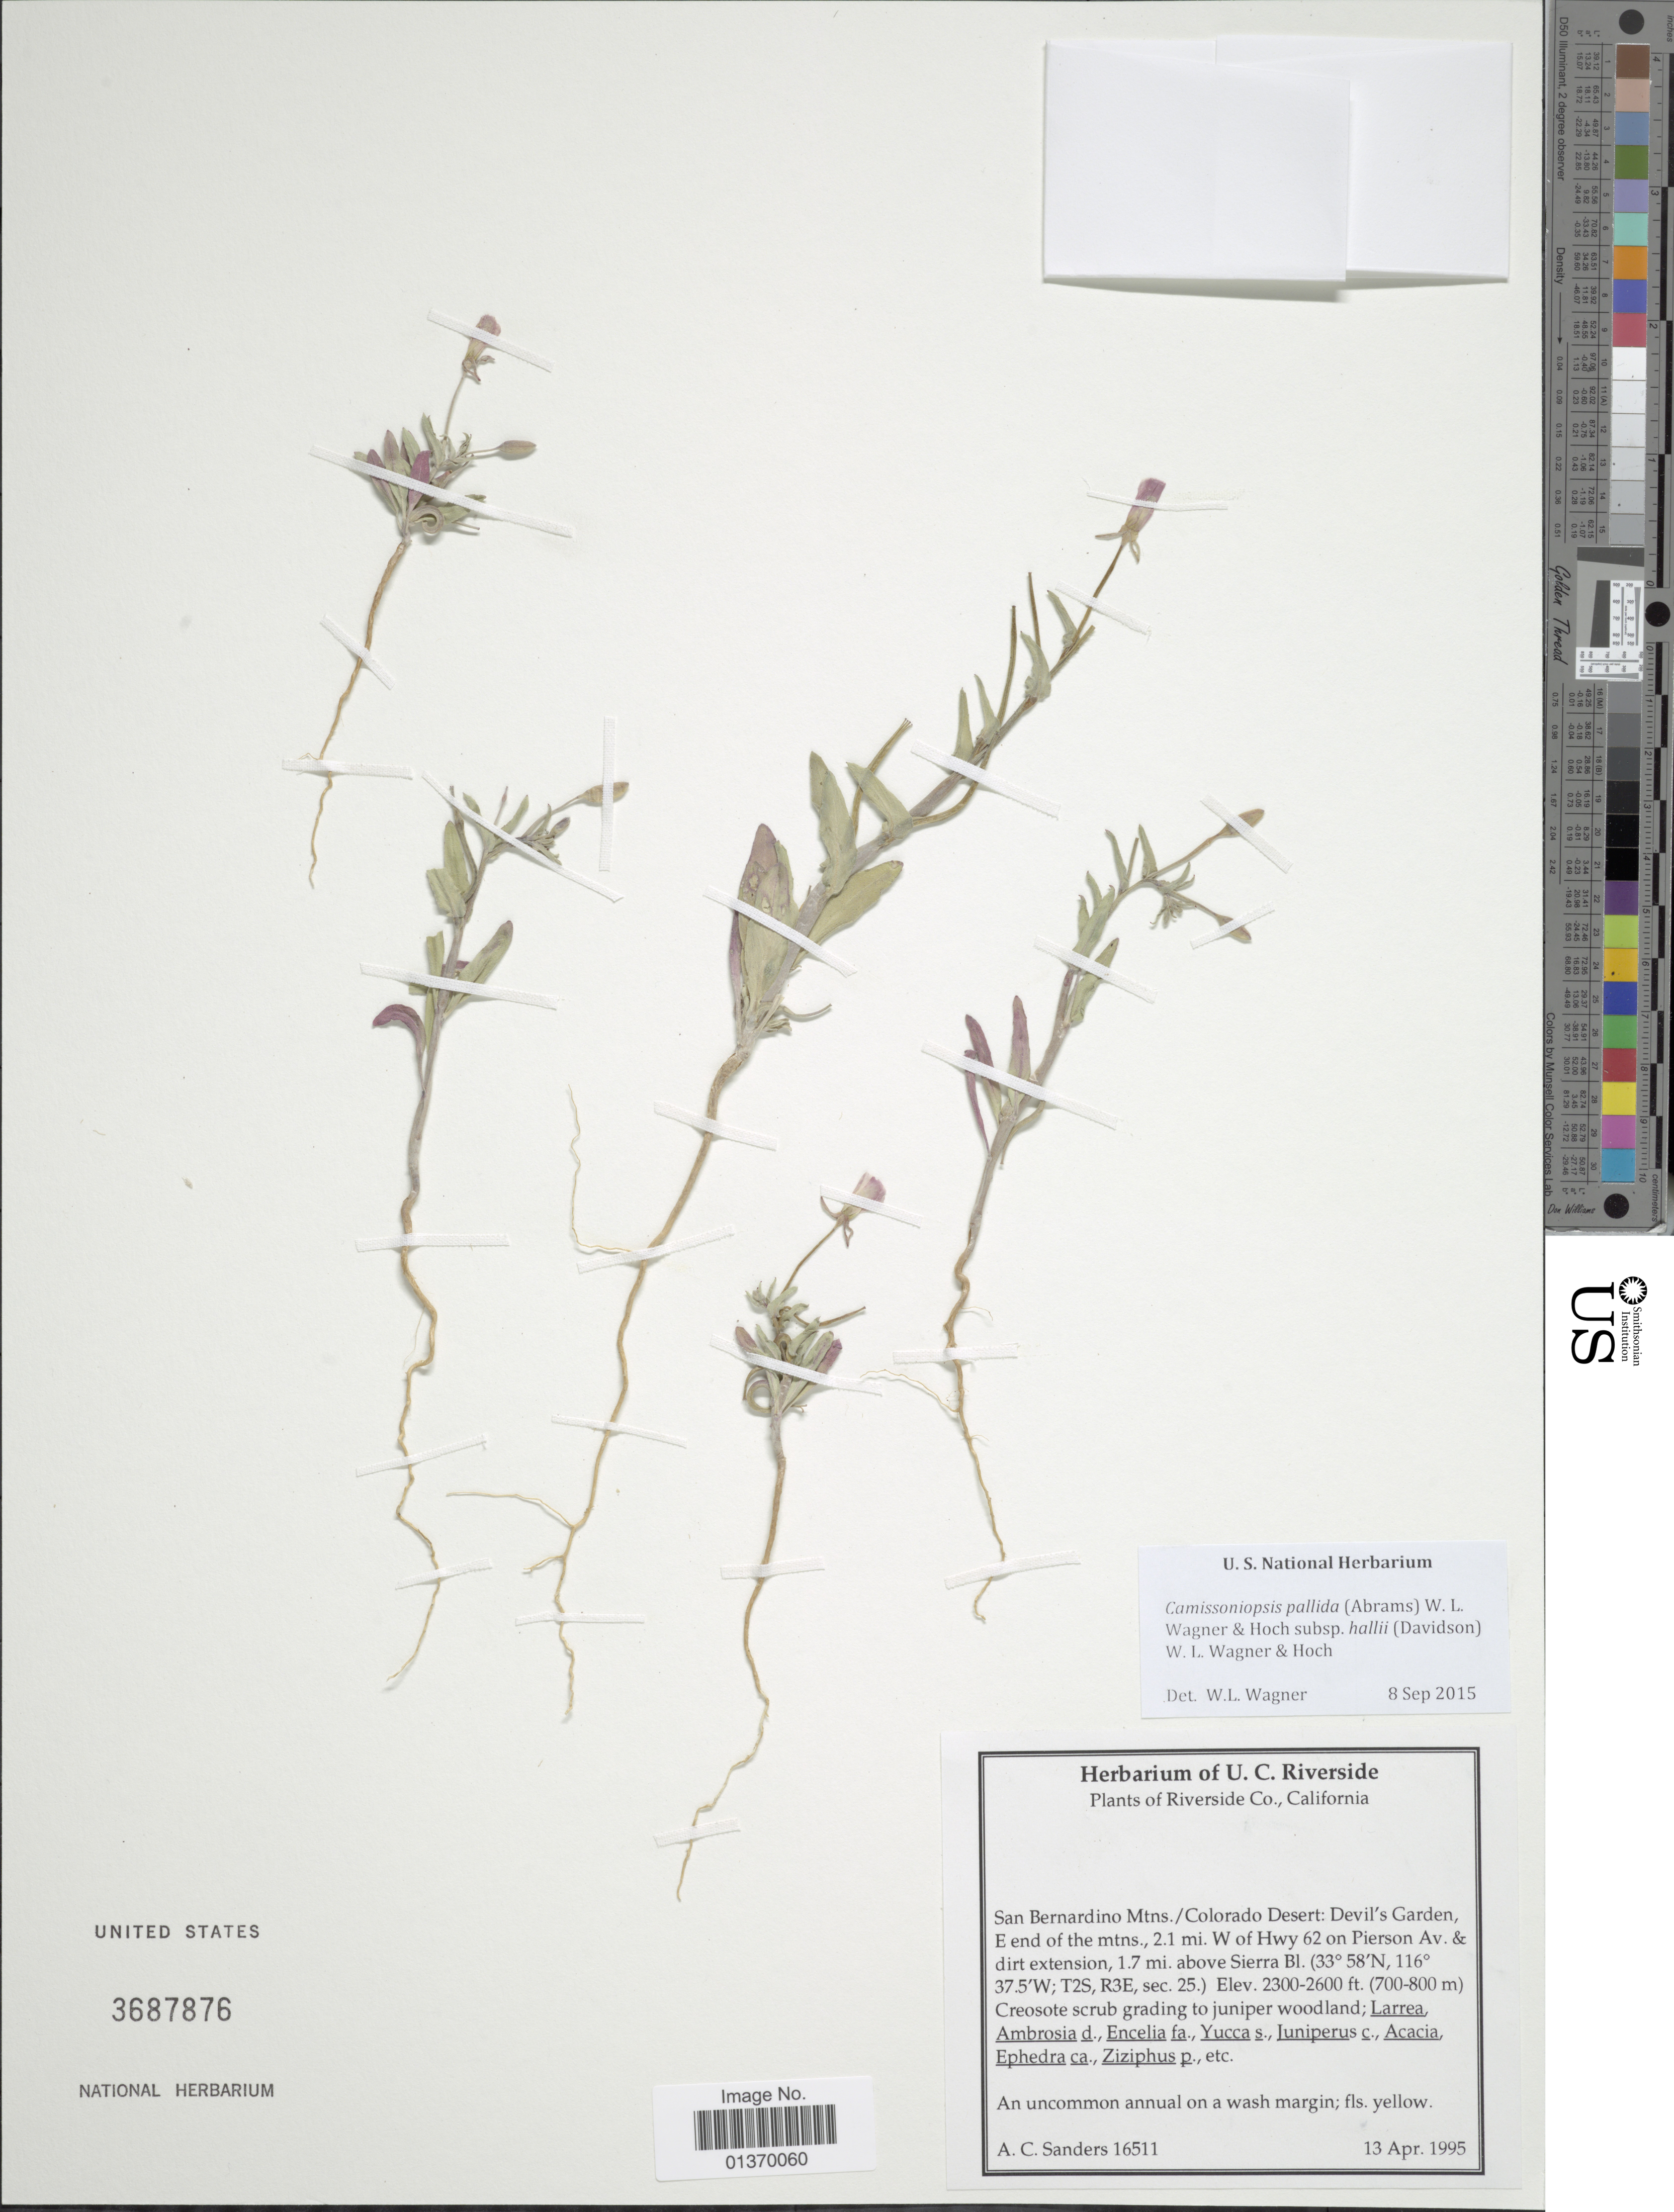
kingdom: Plantae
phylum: Tracheophyta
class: Magnoliopsida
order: Myrtales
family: Onagraceae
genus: Camissoniopsis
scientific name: Camissoniopsis pallida subsp. hallii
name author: (Davidson) W.L. Wagner & Hoch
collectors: A. Sanders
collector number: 16511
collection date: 1995-04-13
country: United States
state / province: California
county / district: Riverside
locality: Riverside Co., San Bernardino Mtns./ Colorado Desert: Devil's Garden, E end of the mtns., 2.1 mi. W of Hwy 62 on Pierson Av. & dirt extension, 1.7 mi. above Sierra Bl. ( T2S, R3E, sec. 25)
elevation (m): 701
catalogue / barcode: US 3687876